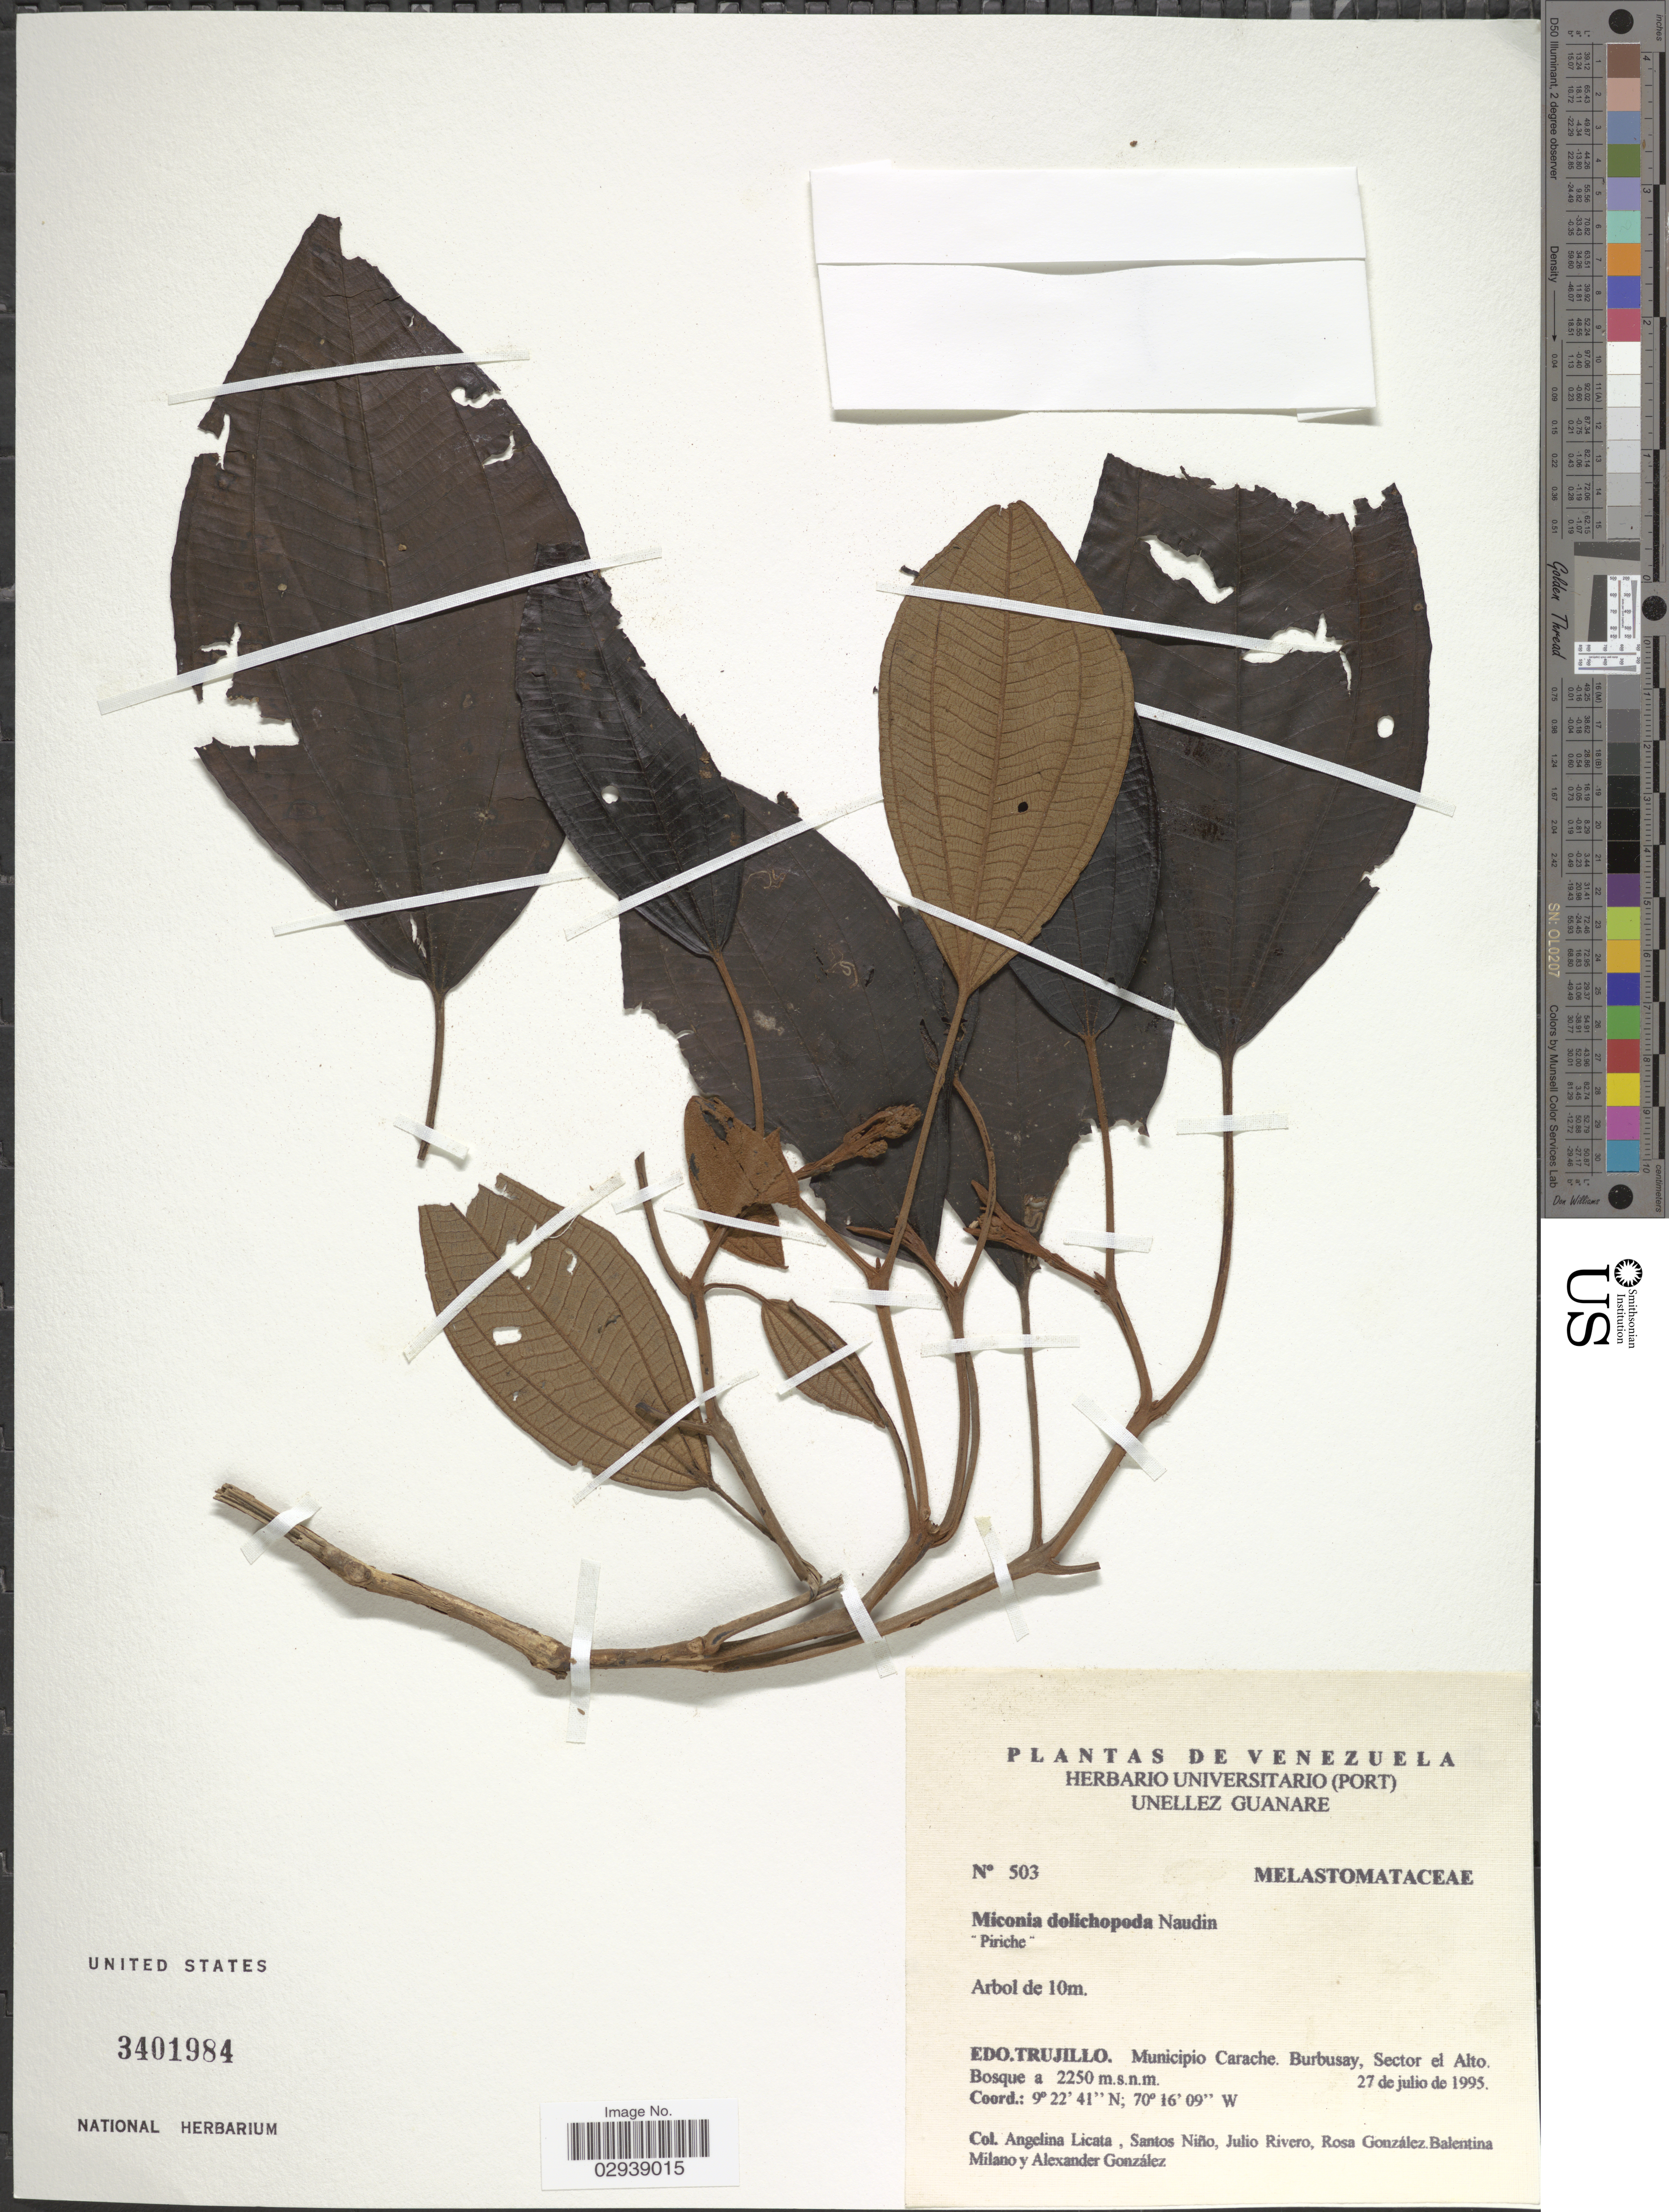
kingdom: Plantae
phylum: Tracheophyta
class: Magnoliopsida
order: Myrtales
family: Melastomataceae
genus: Miconia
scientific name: Miconia dolichopoda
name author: Naudin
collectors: A. Licata, S. M. Niño, J. Rivero, R. González, B. Milano & A. C. González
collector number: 503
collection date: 1995-07-27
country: Venezuela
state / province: Trujillo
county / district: Carache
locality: Burbusay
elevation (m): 2250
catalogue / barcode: US 3401984